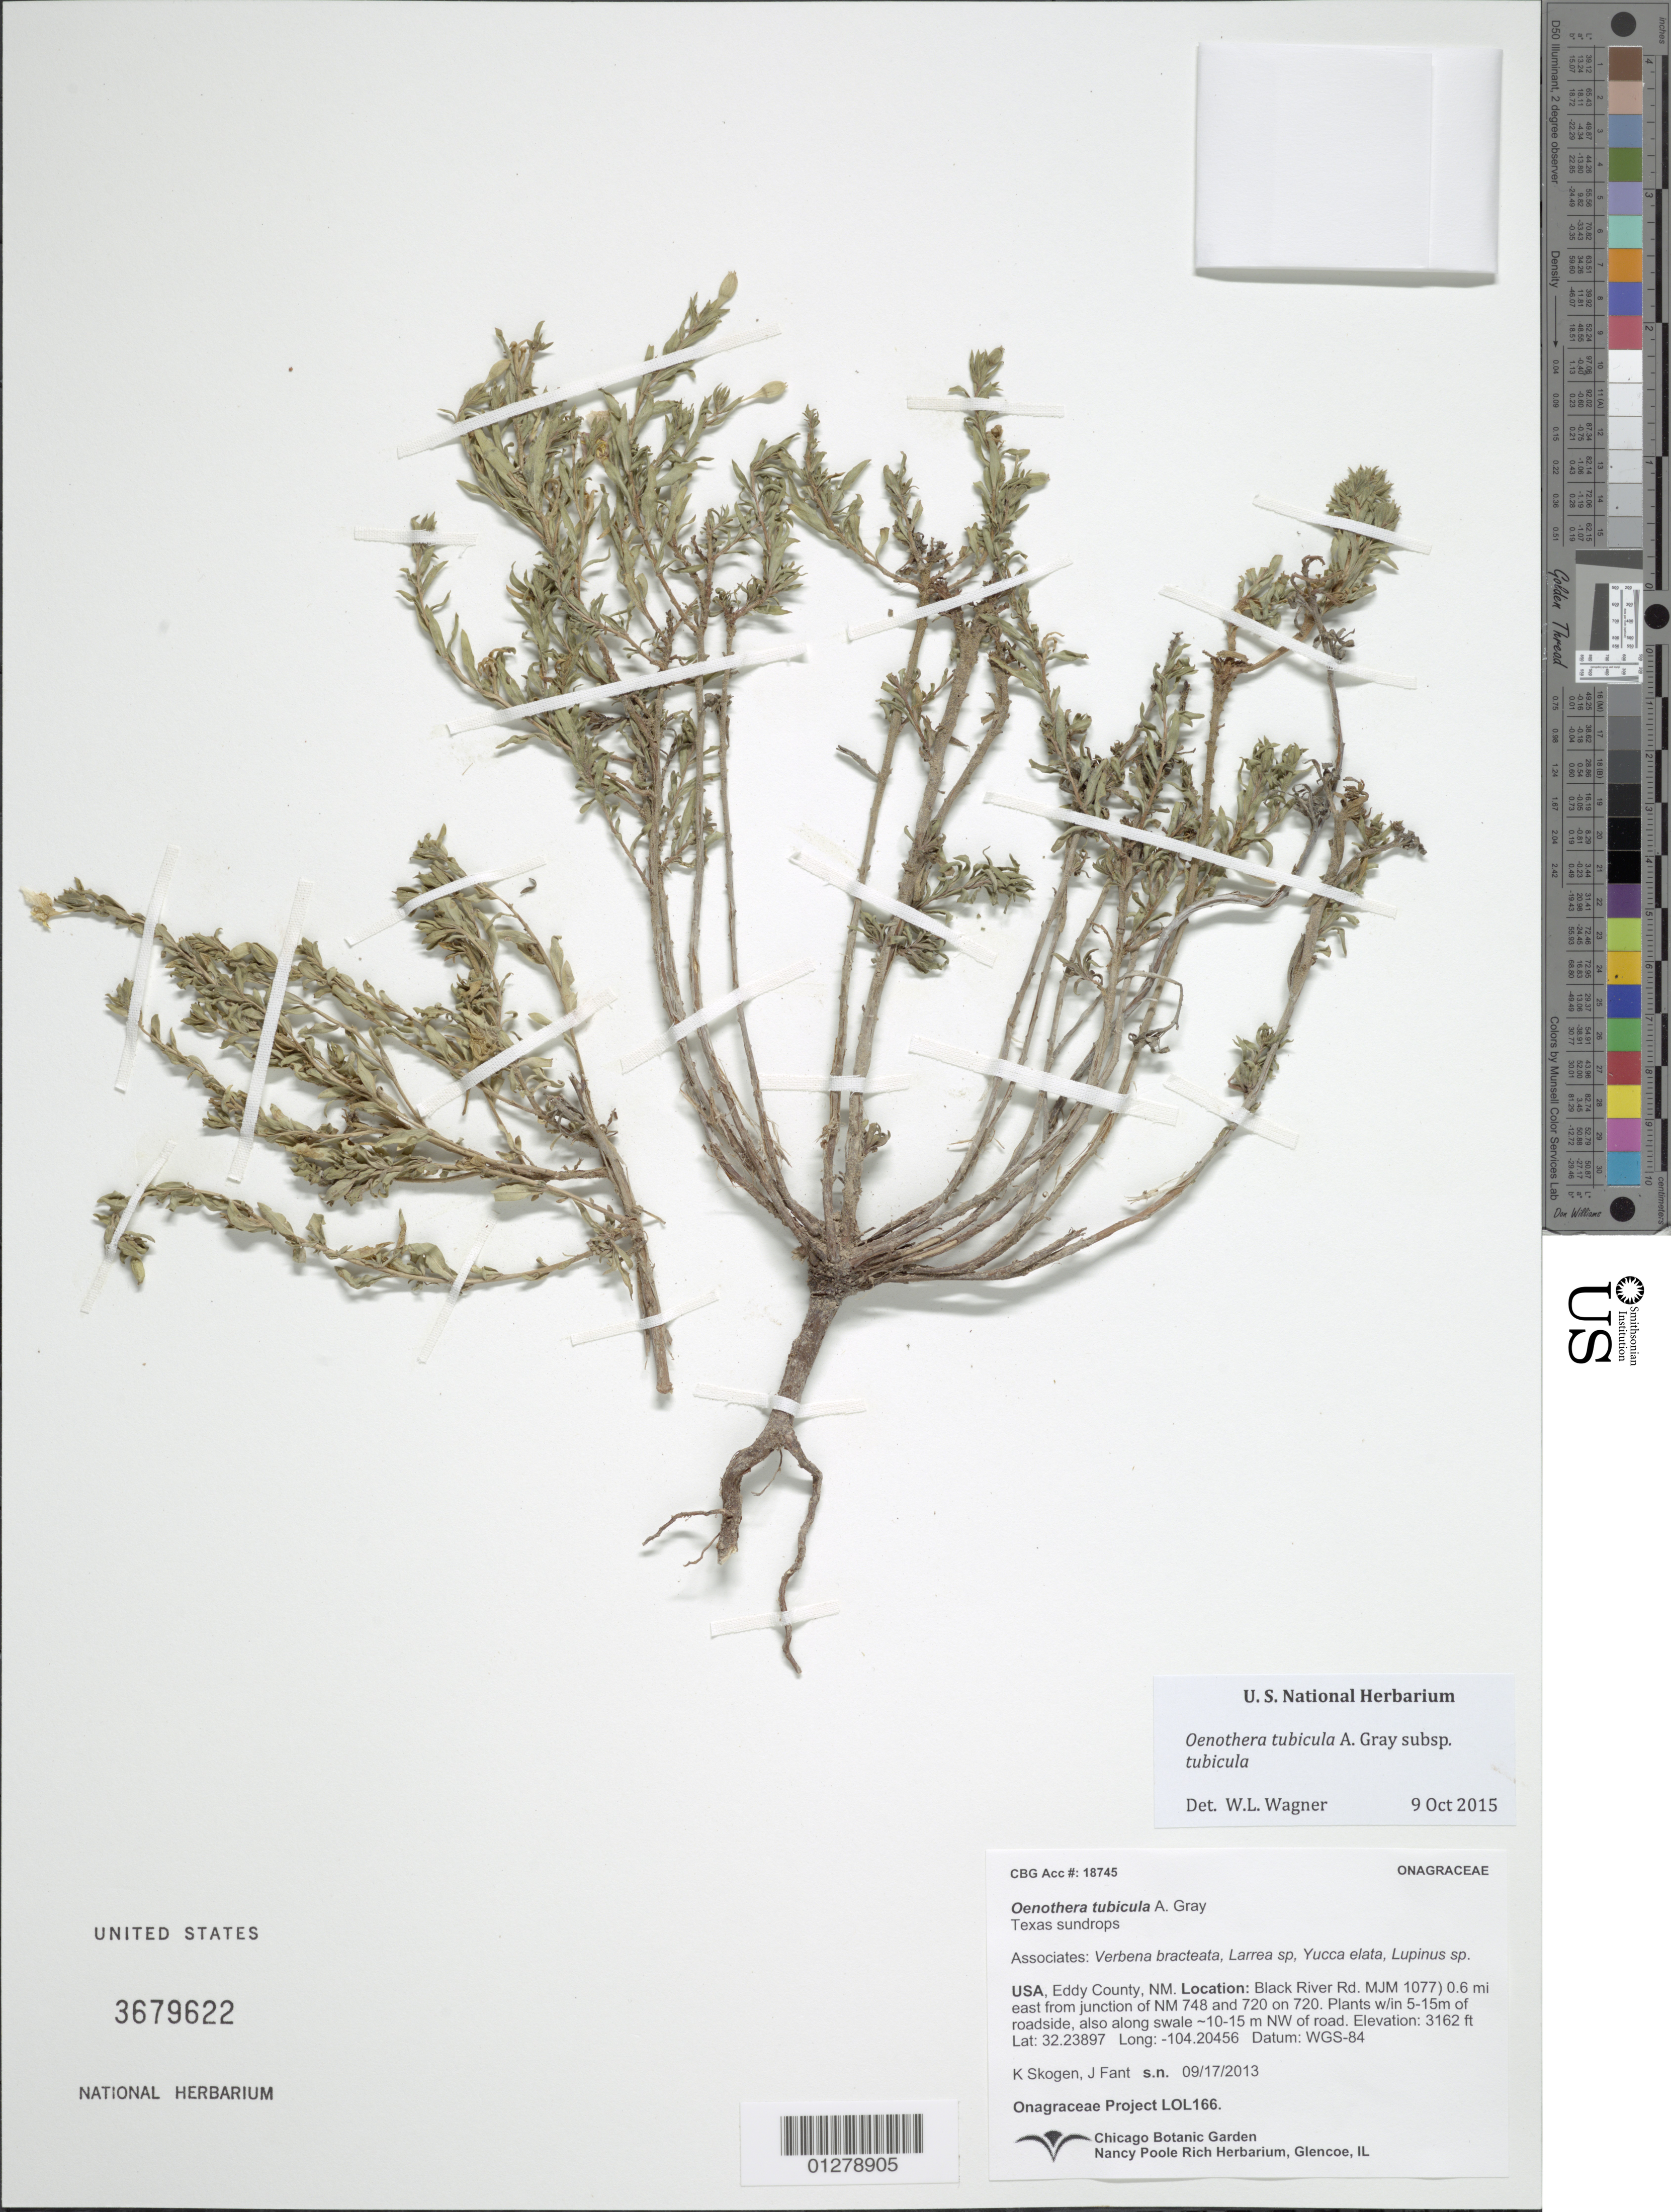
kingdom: Plantae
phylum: Tracheophyta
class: Magnoliopsida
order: Myrtales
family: Onagraceae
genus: Oenothera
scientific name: Oenothera tubicula subsp. tubicula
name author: A. Gray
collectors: Onagraceae Project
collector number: LOL 166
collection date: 2014-09-17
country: United States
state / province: New Mexico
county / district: Eddy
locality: (MJM 1077) 0.6 mi east from junction of NM 748 and 720 on 720. Plants w/in 5-15m of roadside, also along swale ~10-15 m NW of road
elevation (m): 964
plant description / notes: CHIC, US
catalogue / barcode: US 3679622